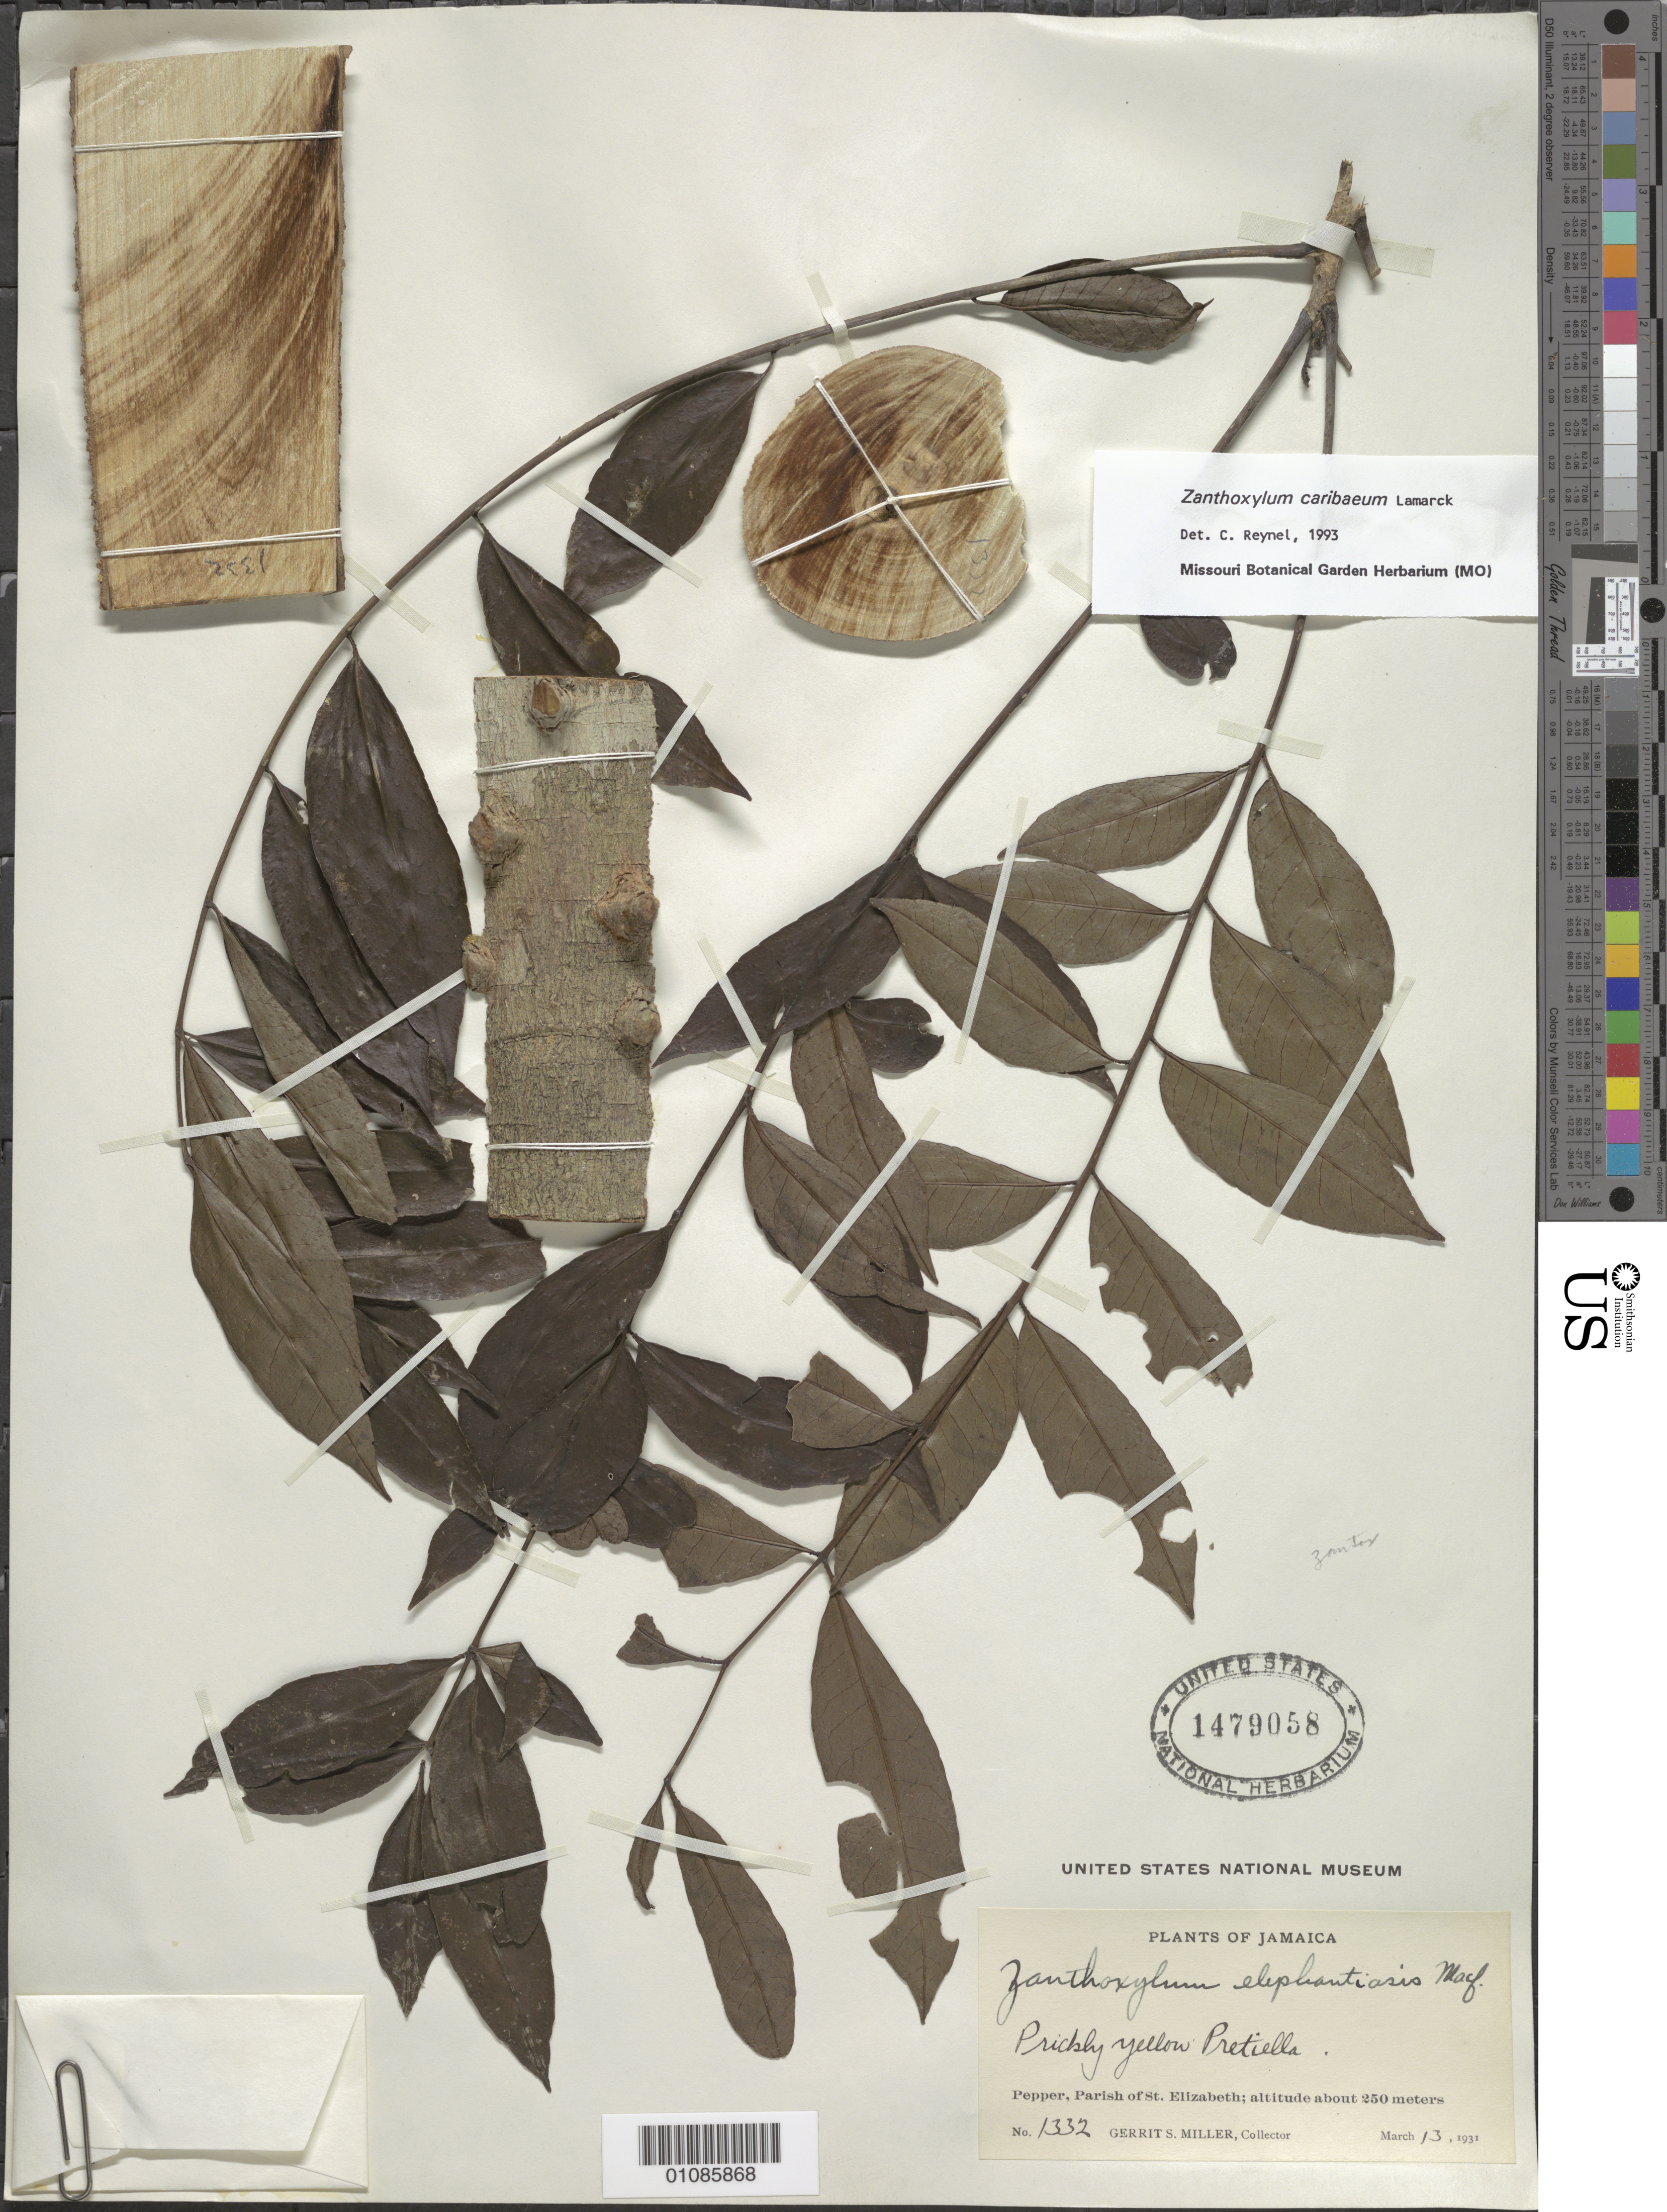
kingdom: Plantae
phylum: Tracheophyta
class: Magnoliopsida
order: Sapindales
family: Rutaceae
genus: Zanthoxylum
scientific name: Zanthoxylum caribaeum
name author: Lam.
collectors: G. S. Miller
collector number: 1332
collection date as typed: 13 Mar 1931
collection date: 1931-03-13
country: Jamaica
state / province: Saint Elizabeth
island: Jamaica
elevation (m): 250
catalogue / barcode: US 1479058